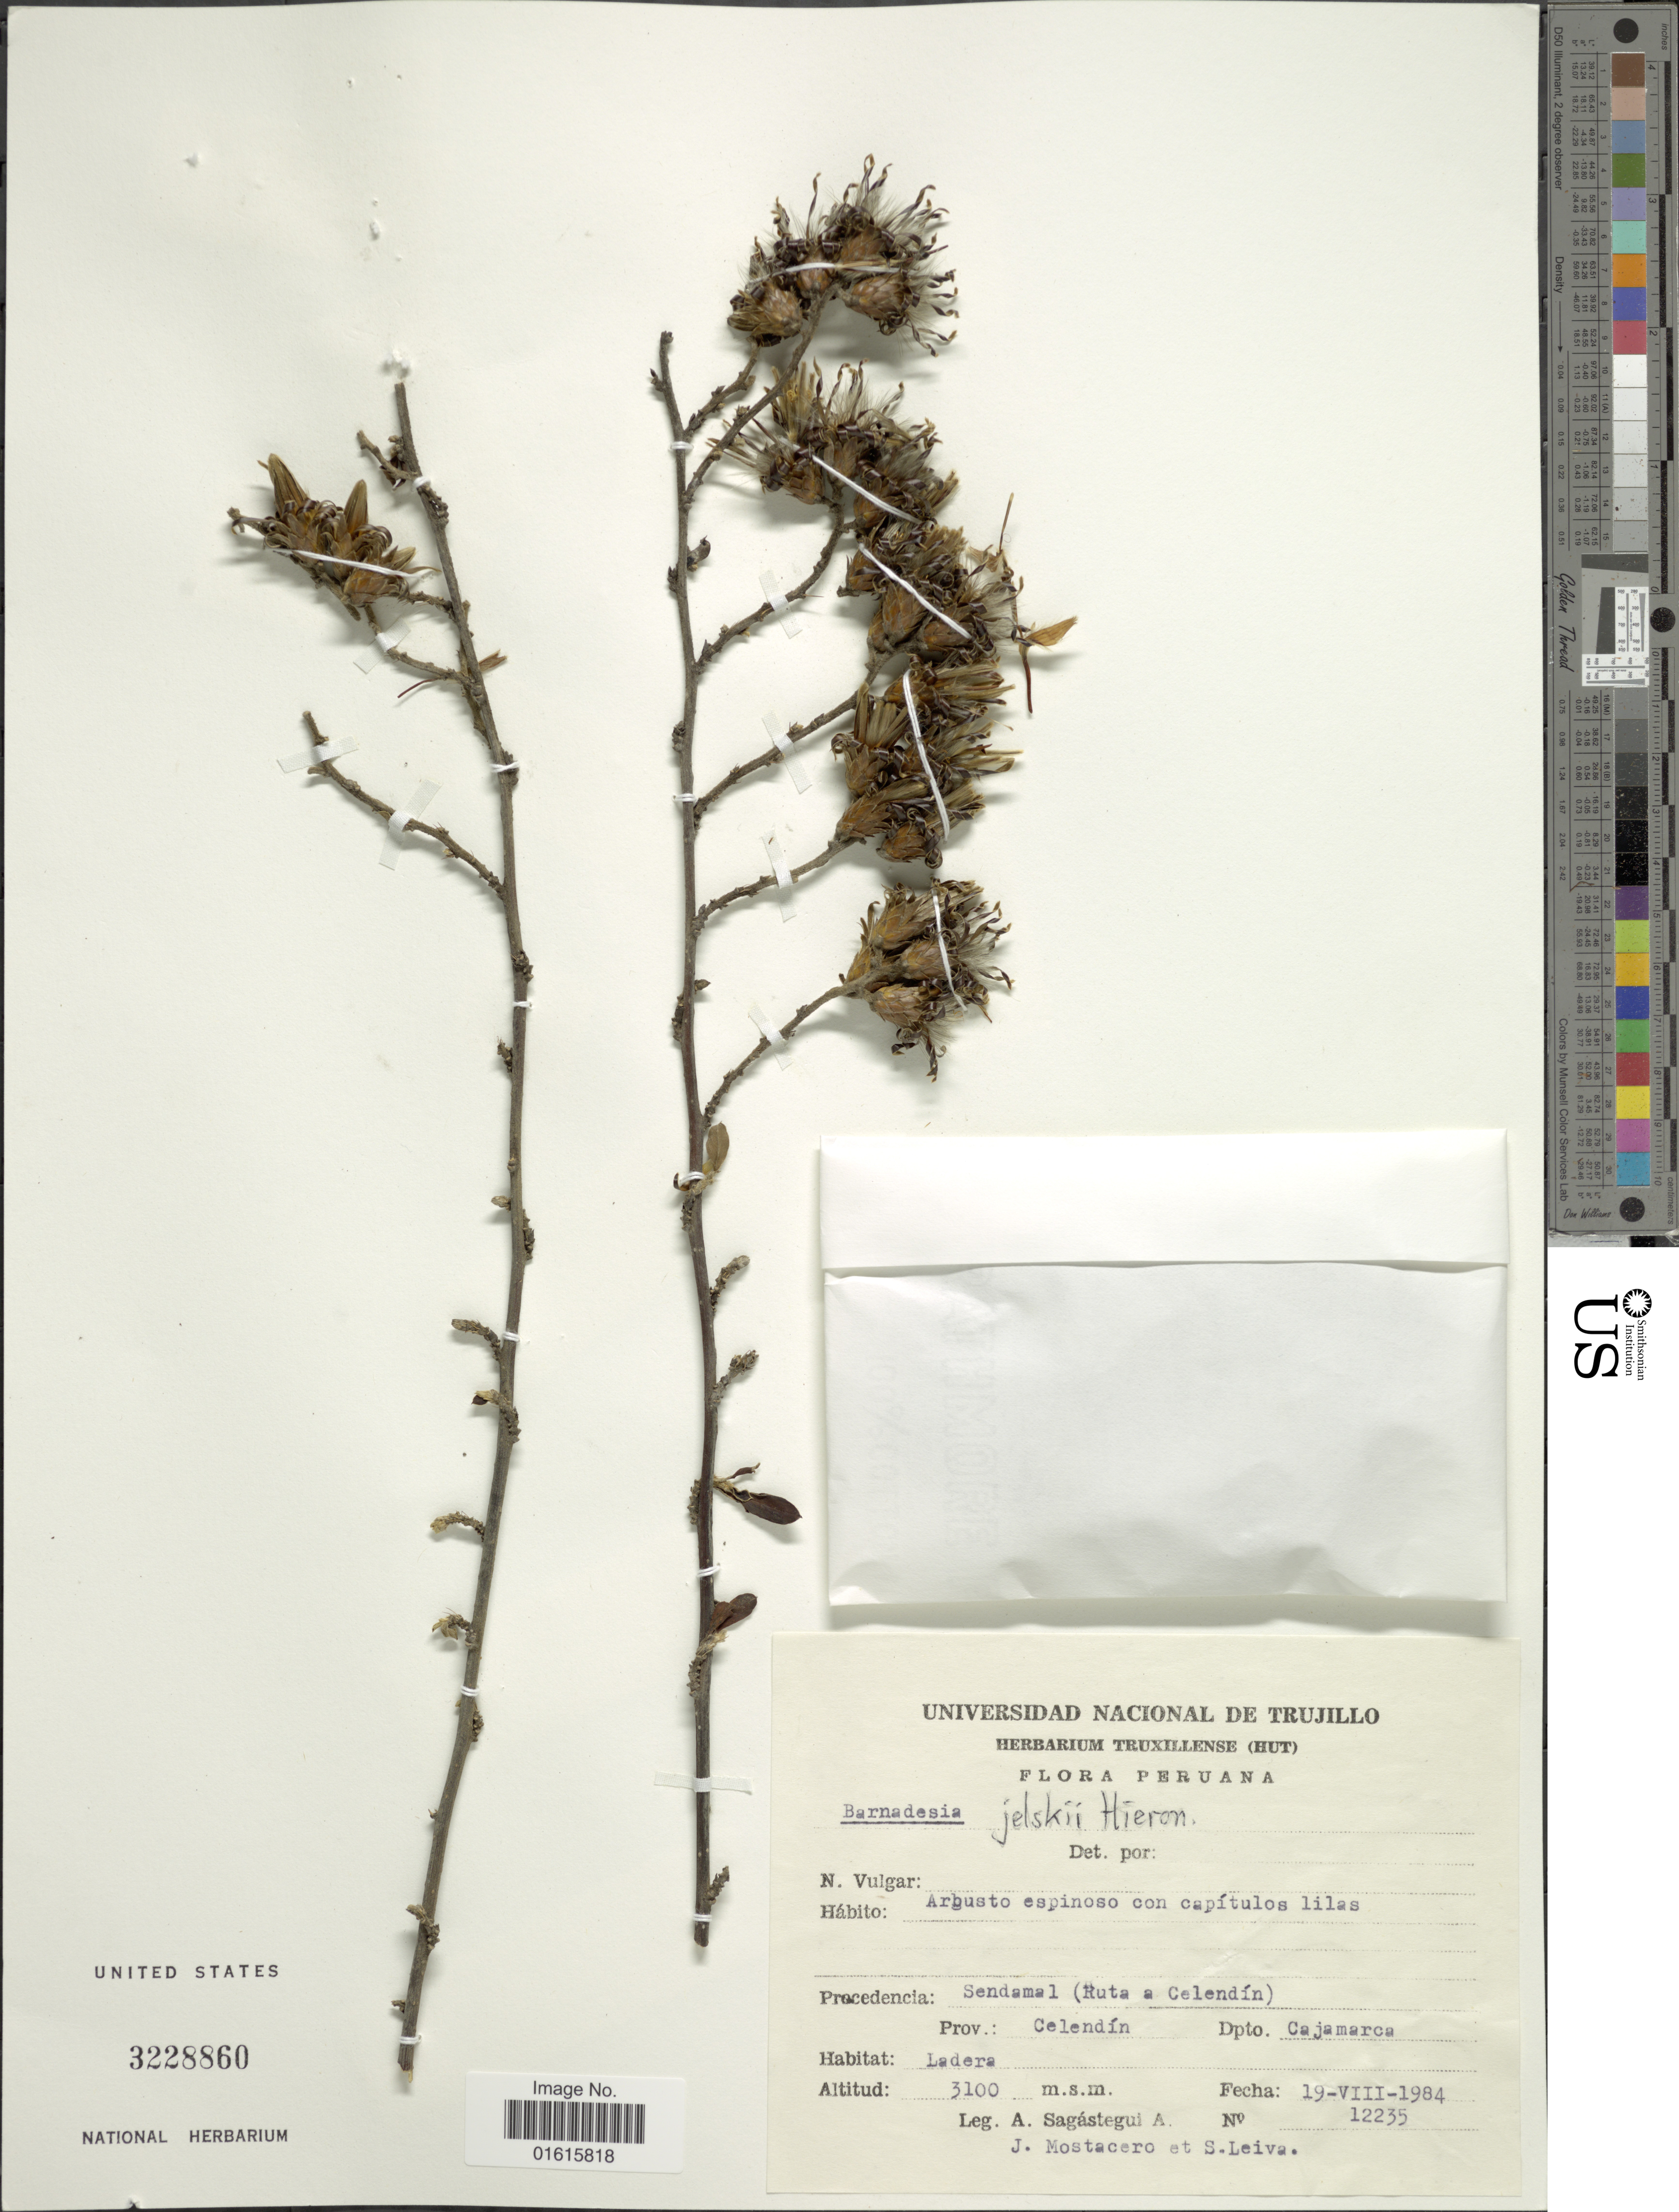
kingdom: Plantae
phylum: Tracheophyta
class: Magnoliopsida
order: Asterales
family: Asteraceae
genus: Barnadesia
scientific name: Barnadesia jelski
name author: Hieron.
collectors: A. Sagástegui A., J. Mostacero & S. Leiva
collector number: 12235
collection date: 1984-08-19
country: Peru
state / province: Cajamarca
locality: Procedencia: Sendamal (Ruta a Celendin) Prov. Celendin, Ladera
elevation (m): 3100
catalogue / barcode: US 3228860